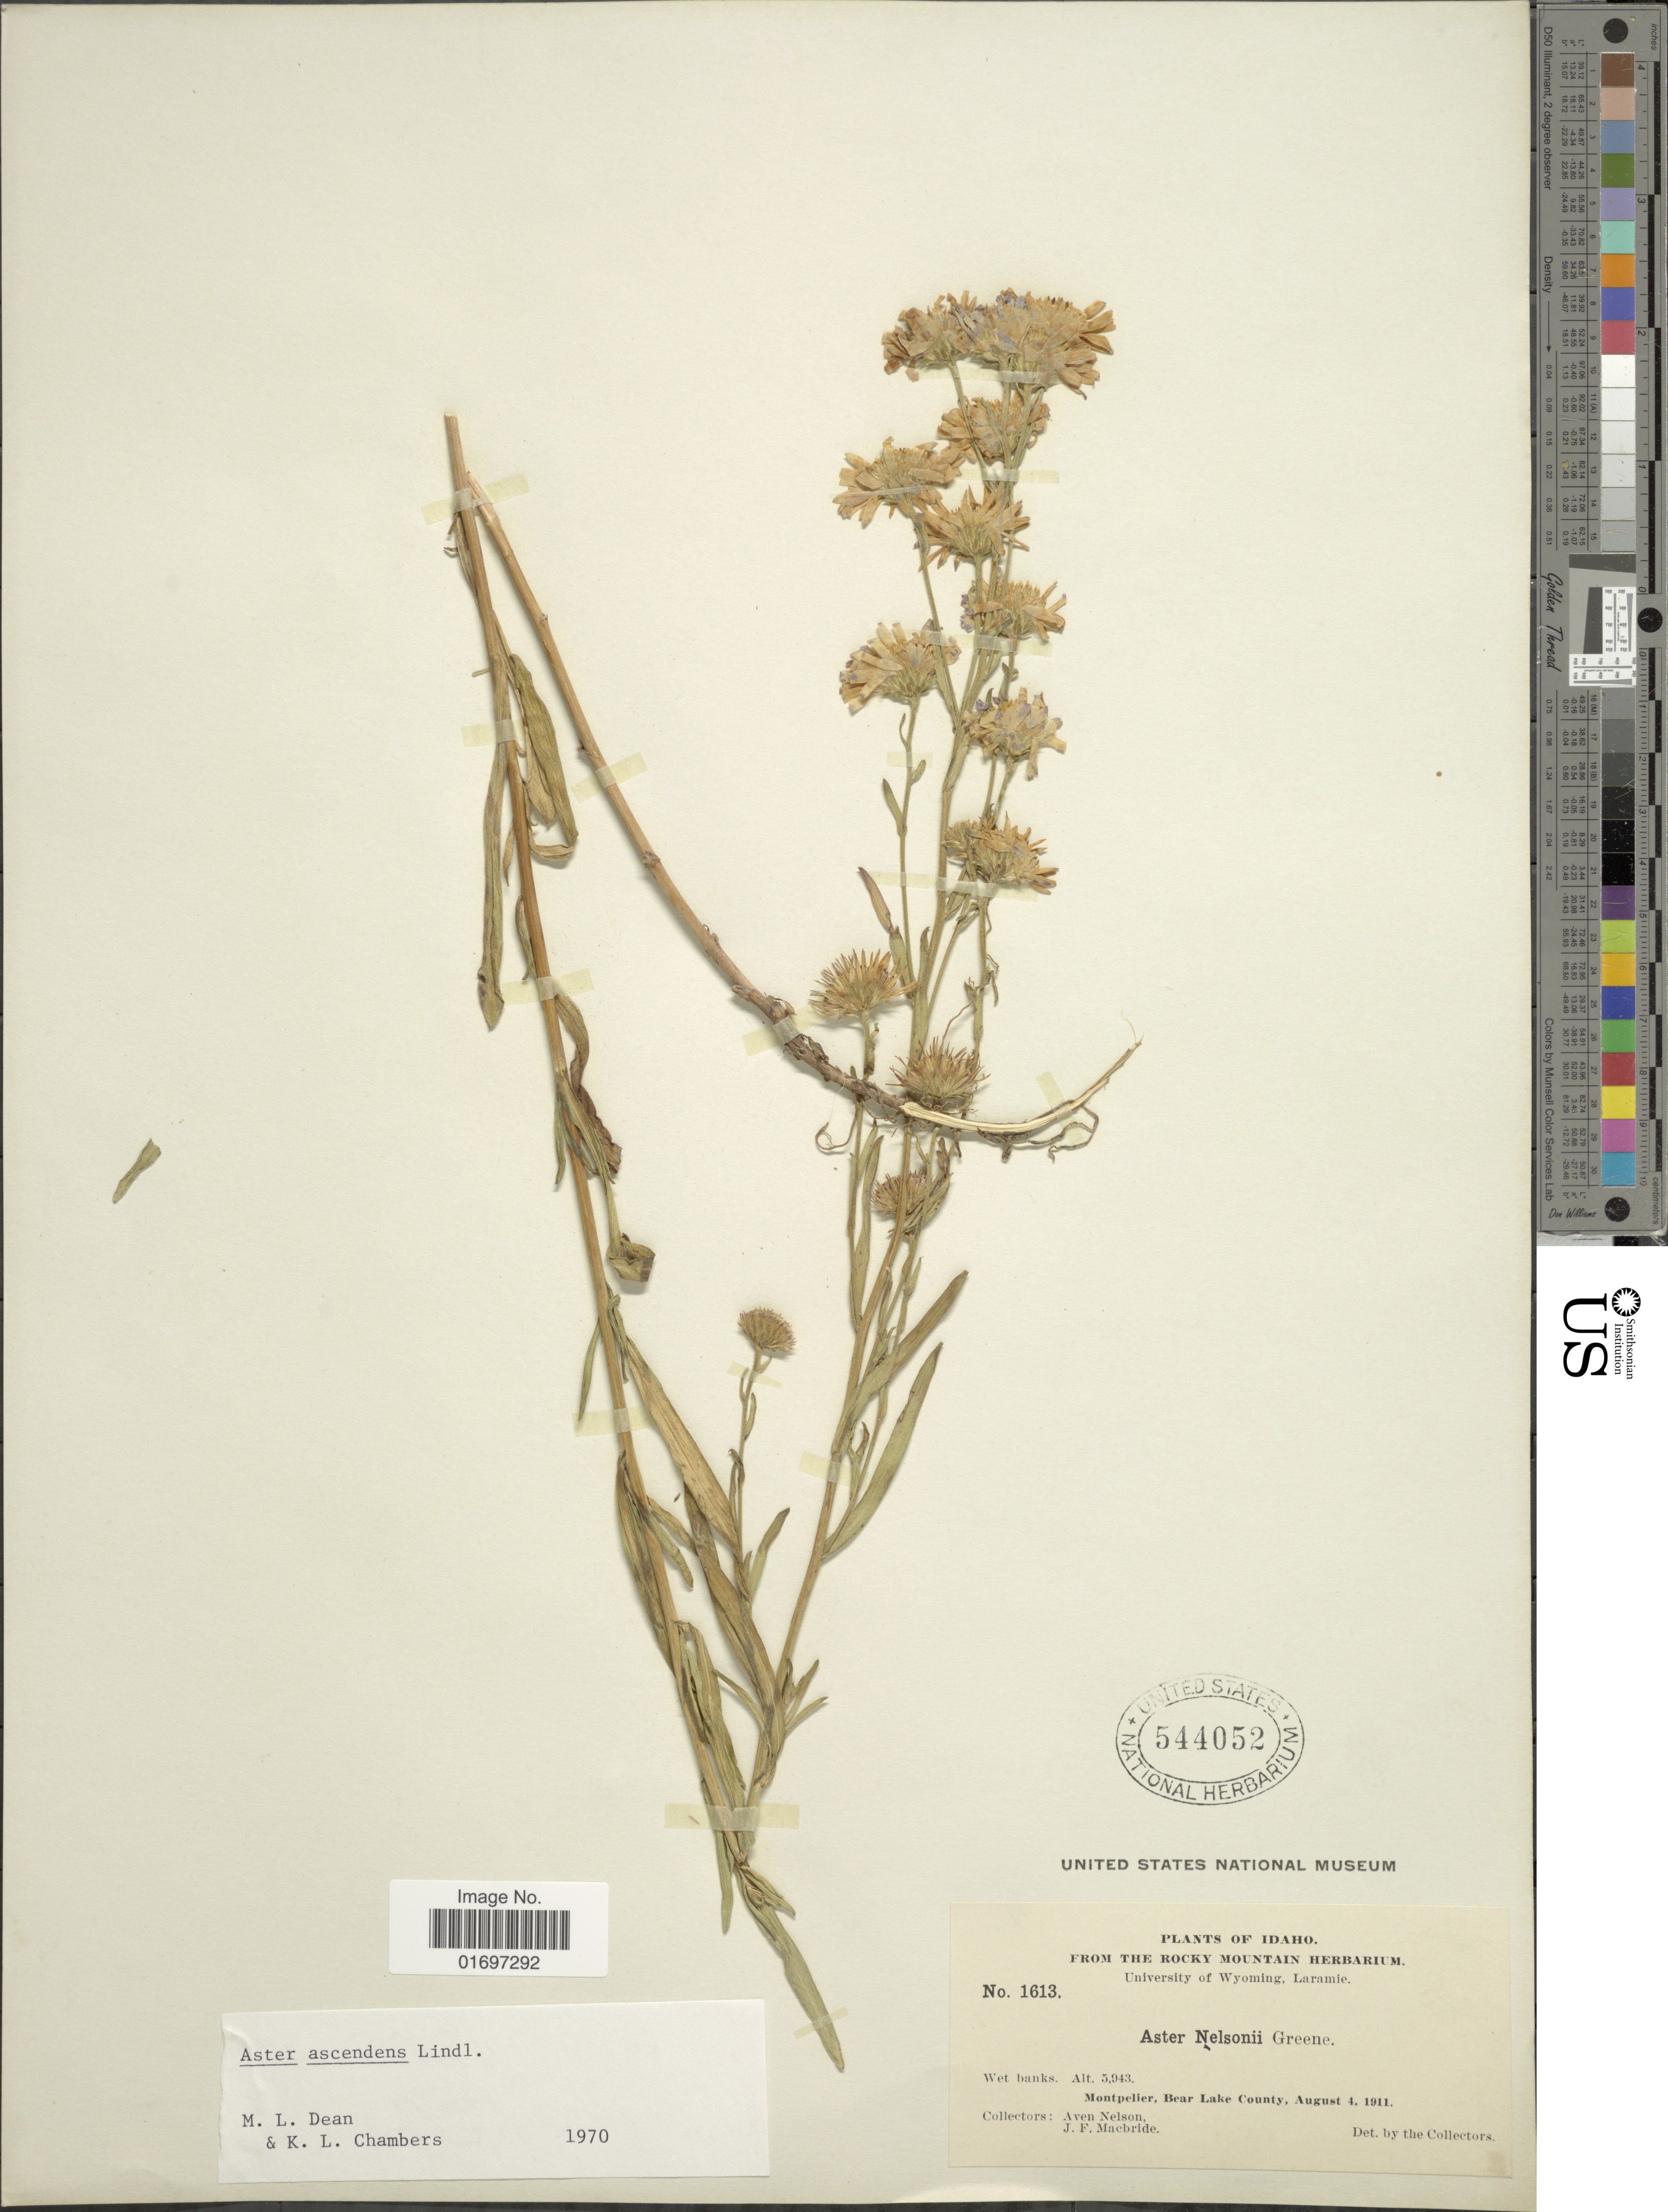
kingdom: Plantae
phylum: Tracheophyta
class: Magnoliopsida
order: Asterales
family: Asteraceae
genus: Symphyotrichum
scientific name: Symphyotrichum ascendens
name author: (Lindl.) G.L. Nesom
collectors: A. Nelson & J. F. Macbride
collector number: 1613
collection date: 1911-08-04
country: United States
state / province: Idaho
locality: Idaho. Wet banks. Montpelier, Bear Lake County.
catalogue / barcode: US 544052